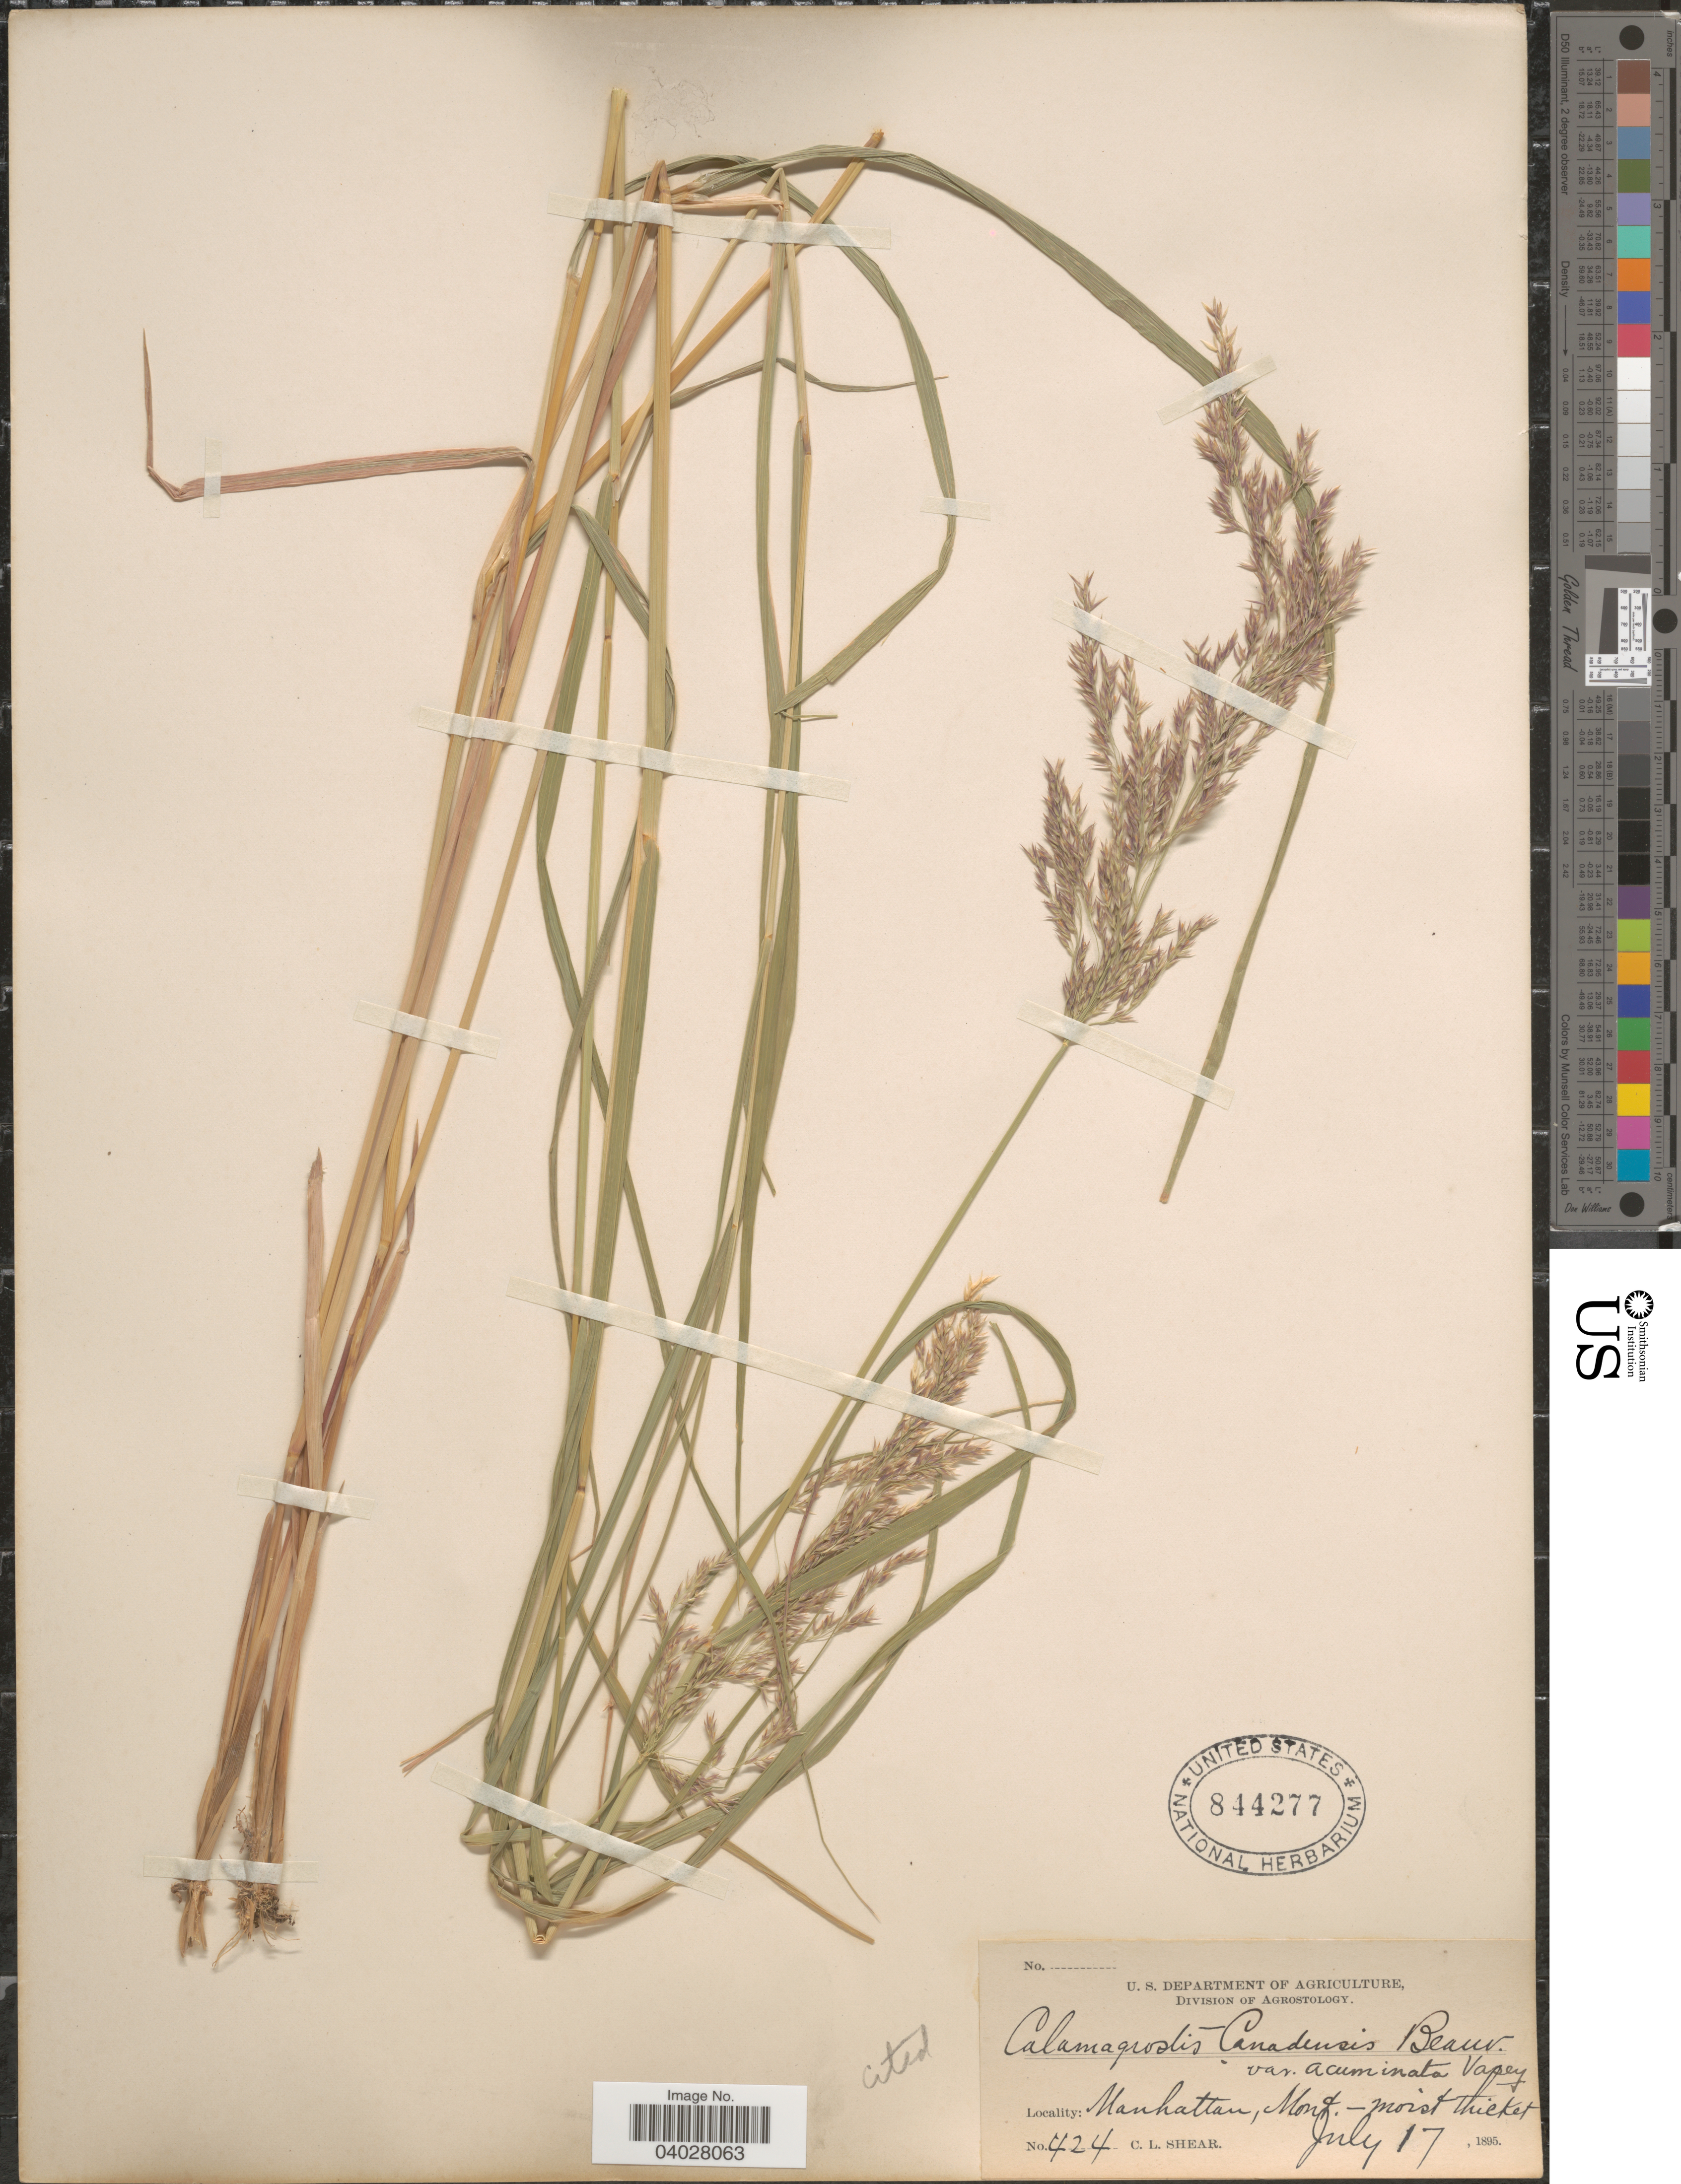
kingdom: Plantae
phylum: Tracheophyta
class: Liliopsida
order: Poales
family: Poaceae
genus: Calamagrostis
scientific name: Calamagrostis canadensis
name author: (Michx.) P. Beauv.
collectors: C. L. Shear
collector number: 424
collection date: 1895-07-17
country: United States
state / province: Montana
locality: Manhattan.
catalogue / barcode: US 844277